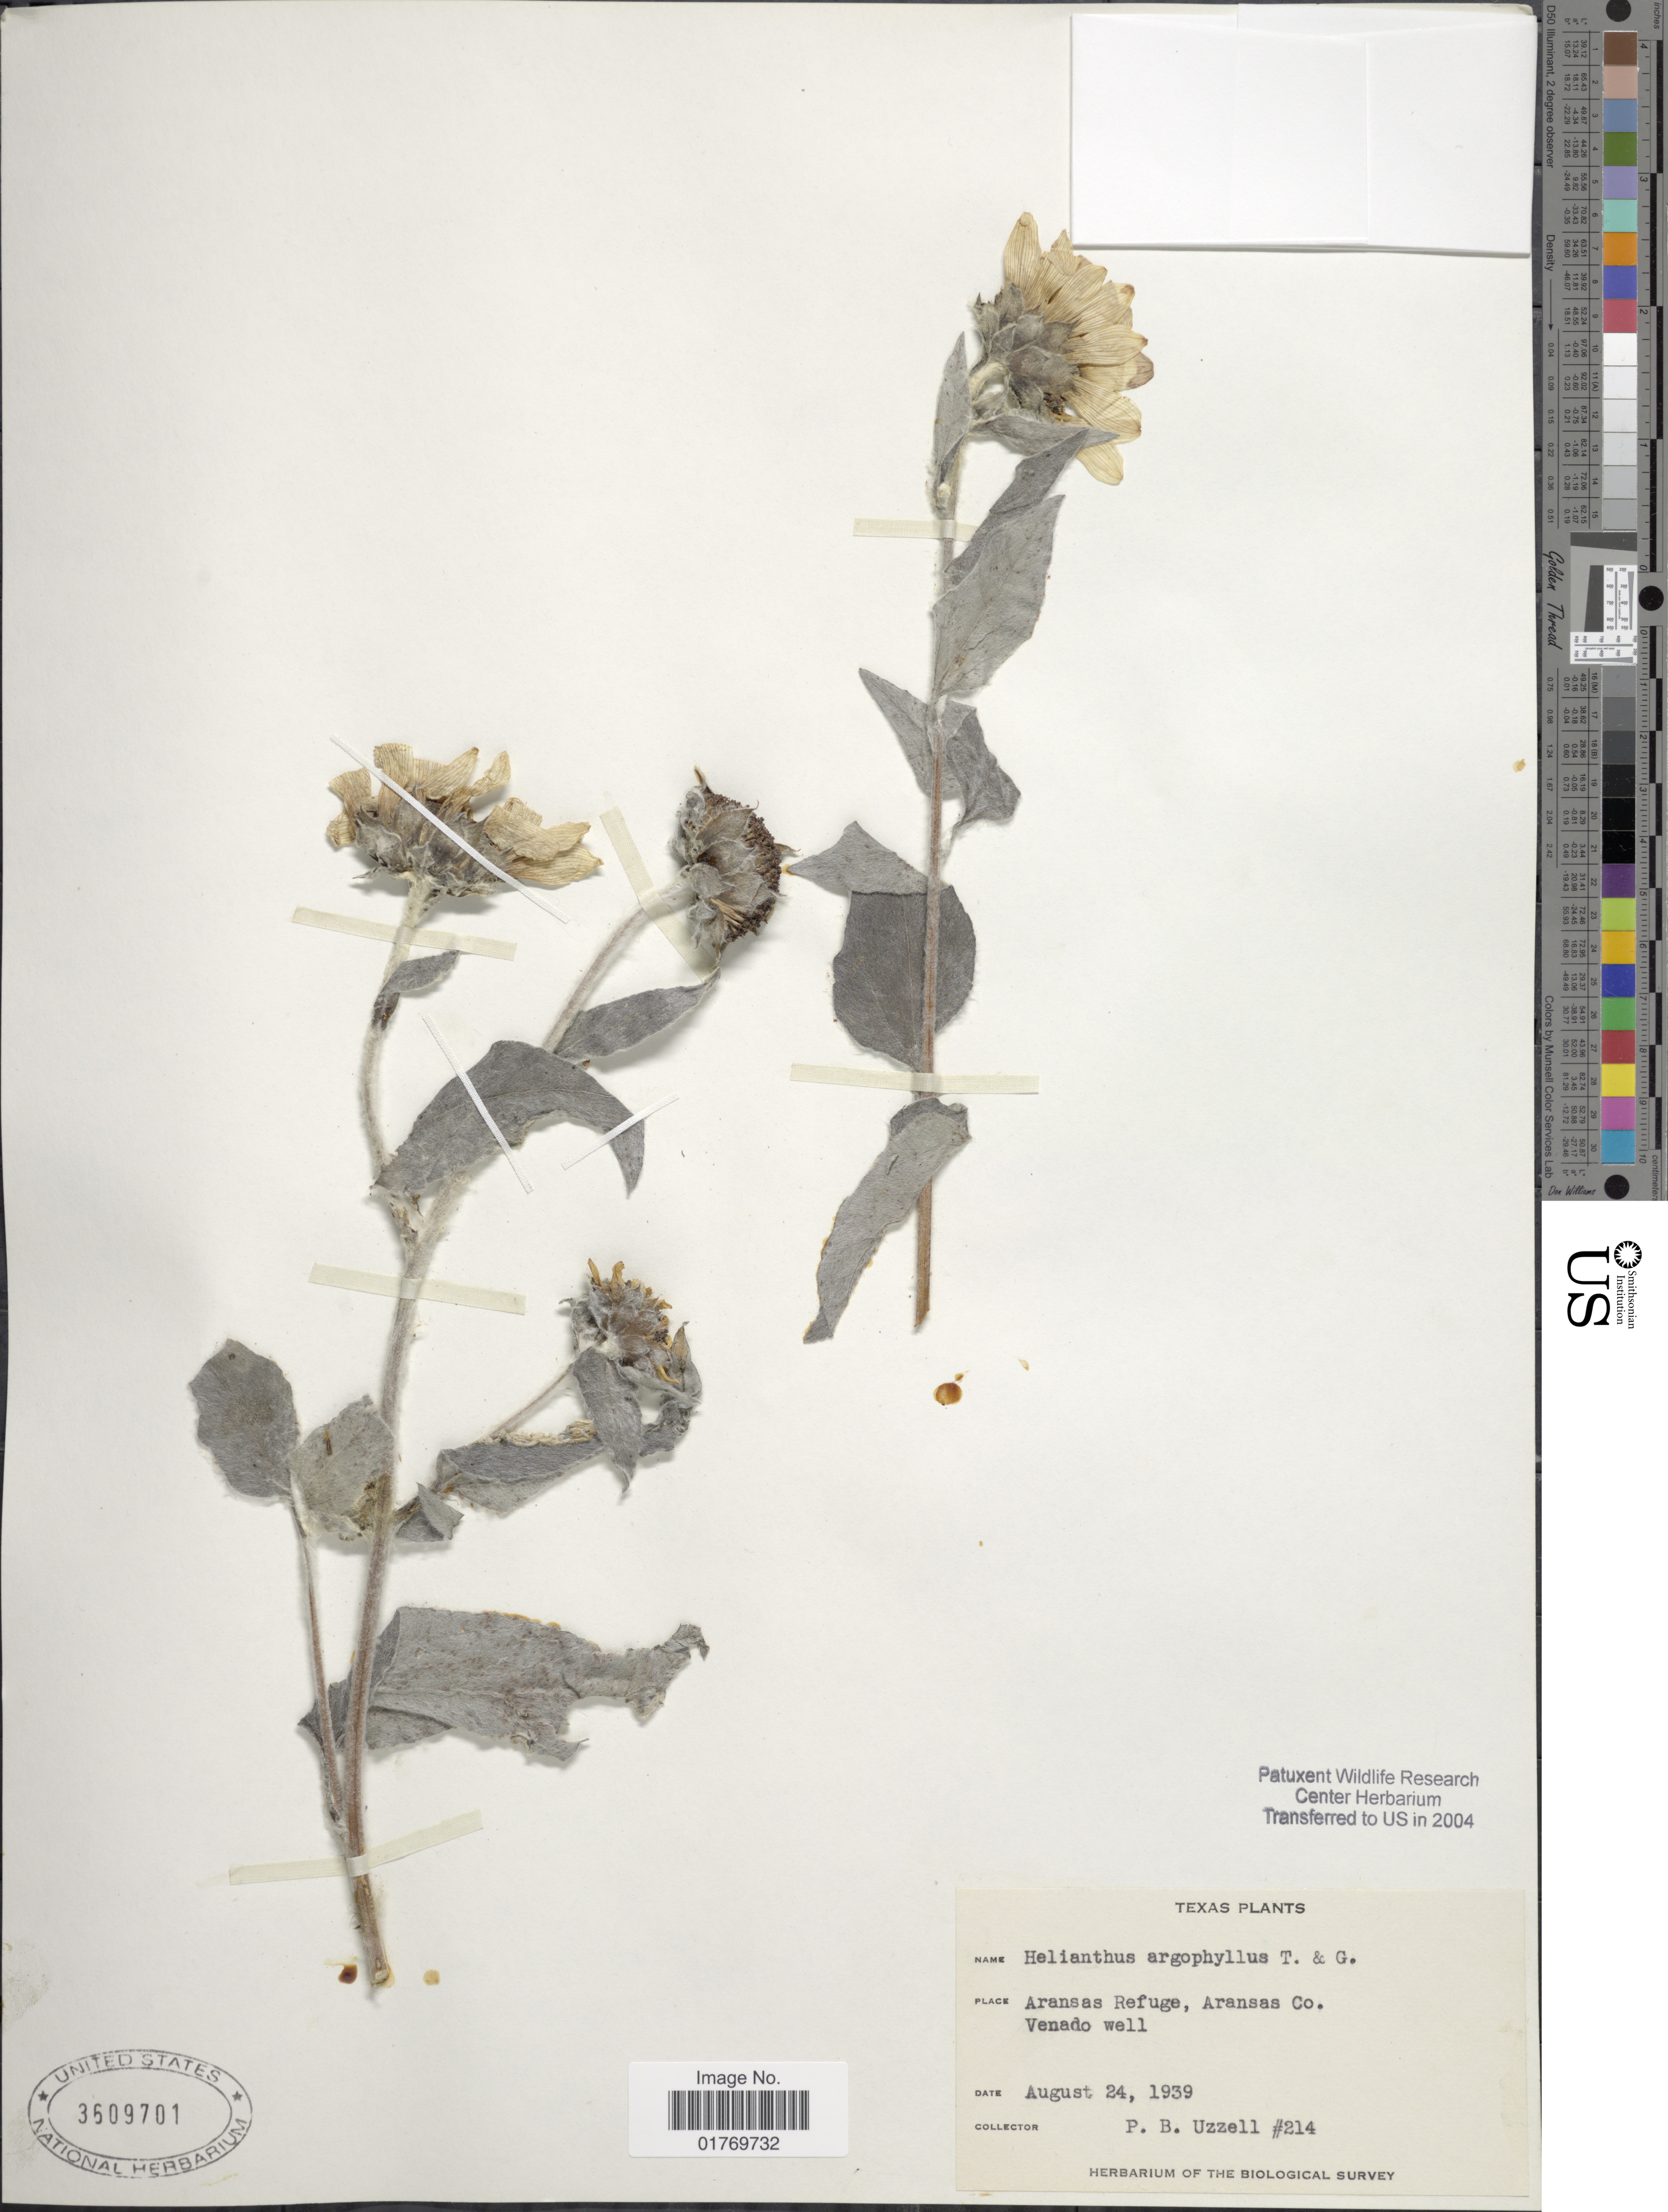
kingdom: Plantae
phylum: Tracheophyta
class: Magnoliopsida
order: Asterales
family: Asteraceae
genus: Helianthus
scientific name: Helianthus argophyllus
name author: Torr. & A. Gray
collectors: P. Uzzell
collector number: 214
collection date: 1939-08-24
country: United States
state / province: Texas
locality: Aransas Refuge, Aransas Co,, Venado well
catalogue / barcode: US 3609701